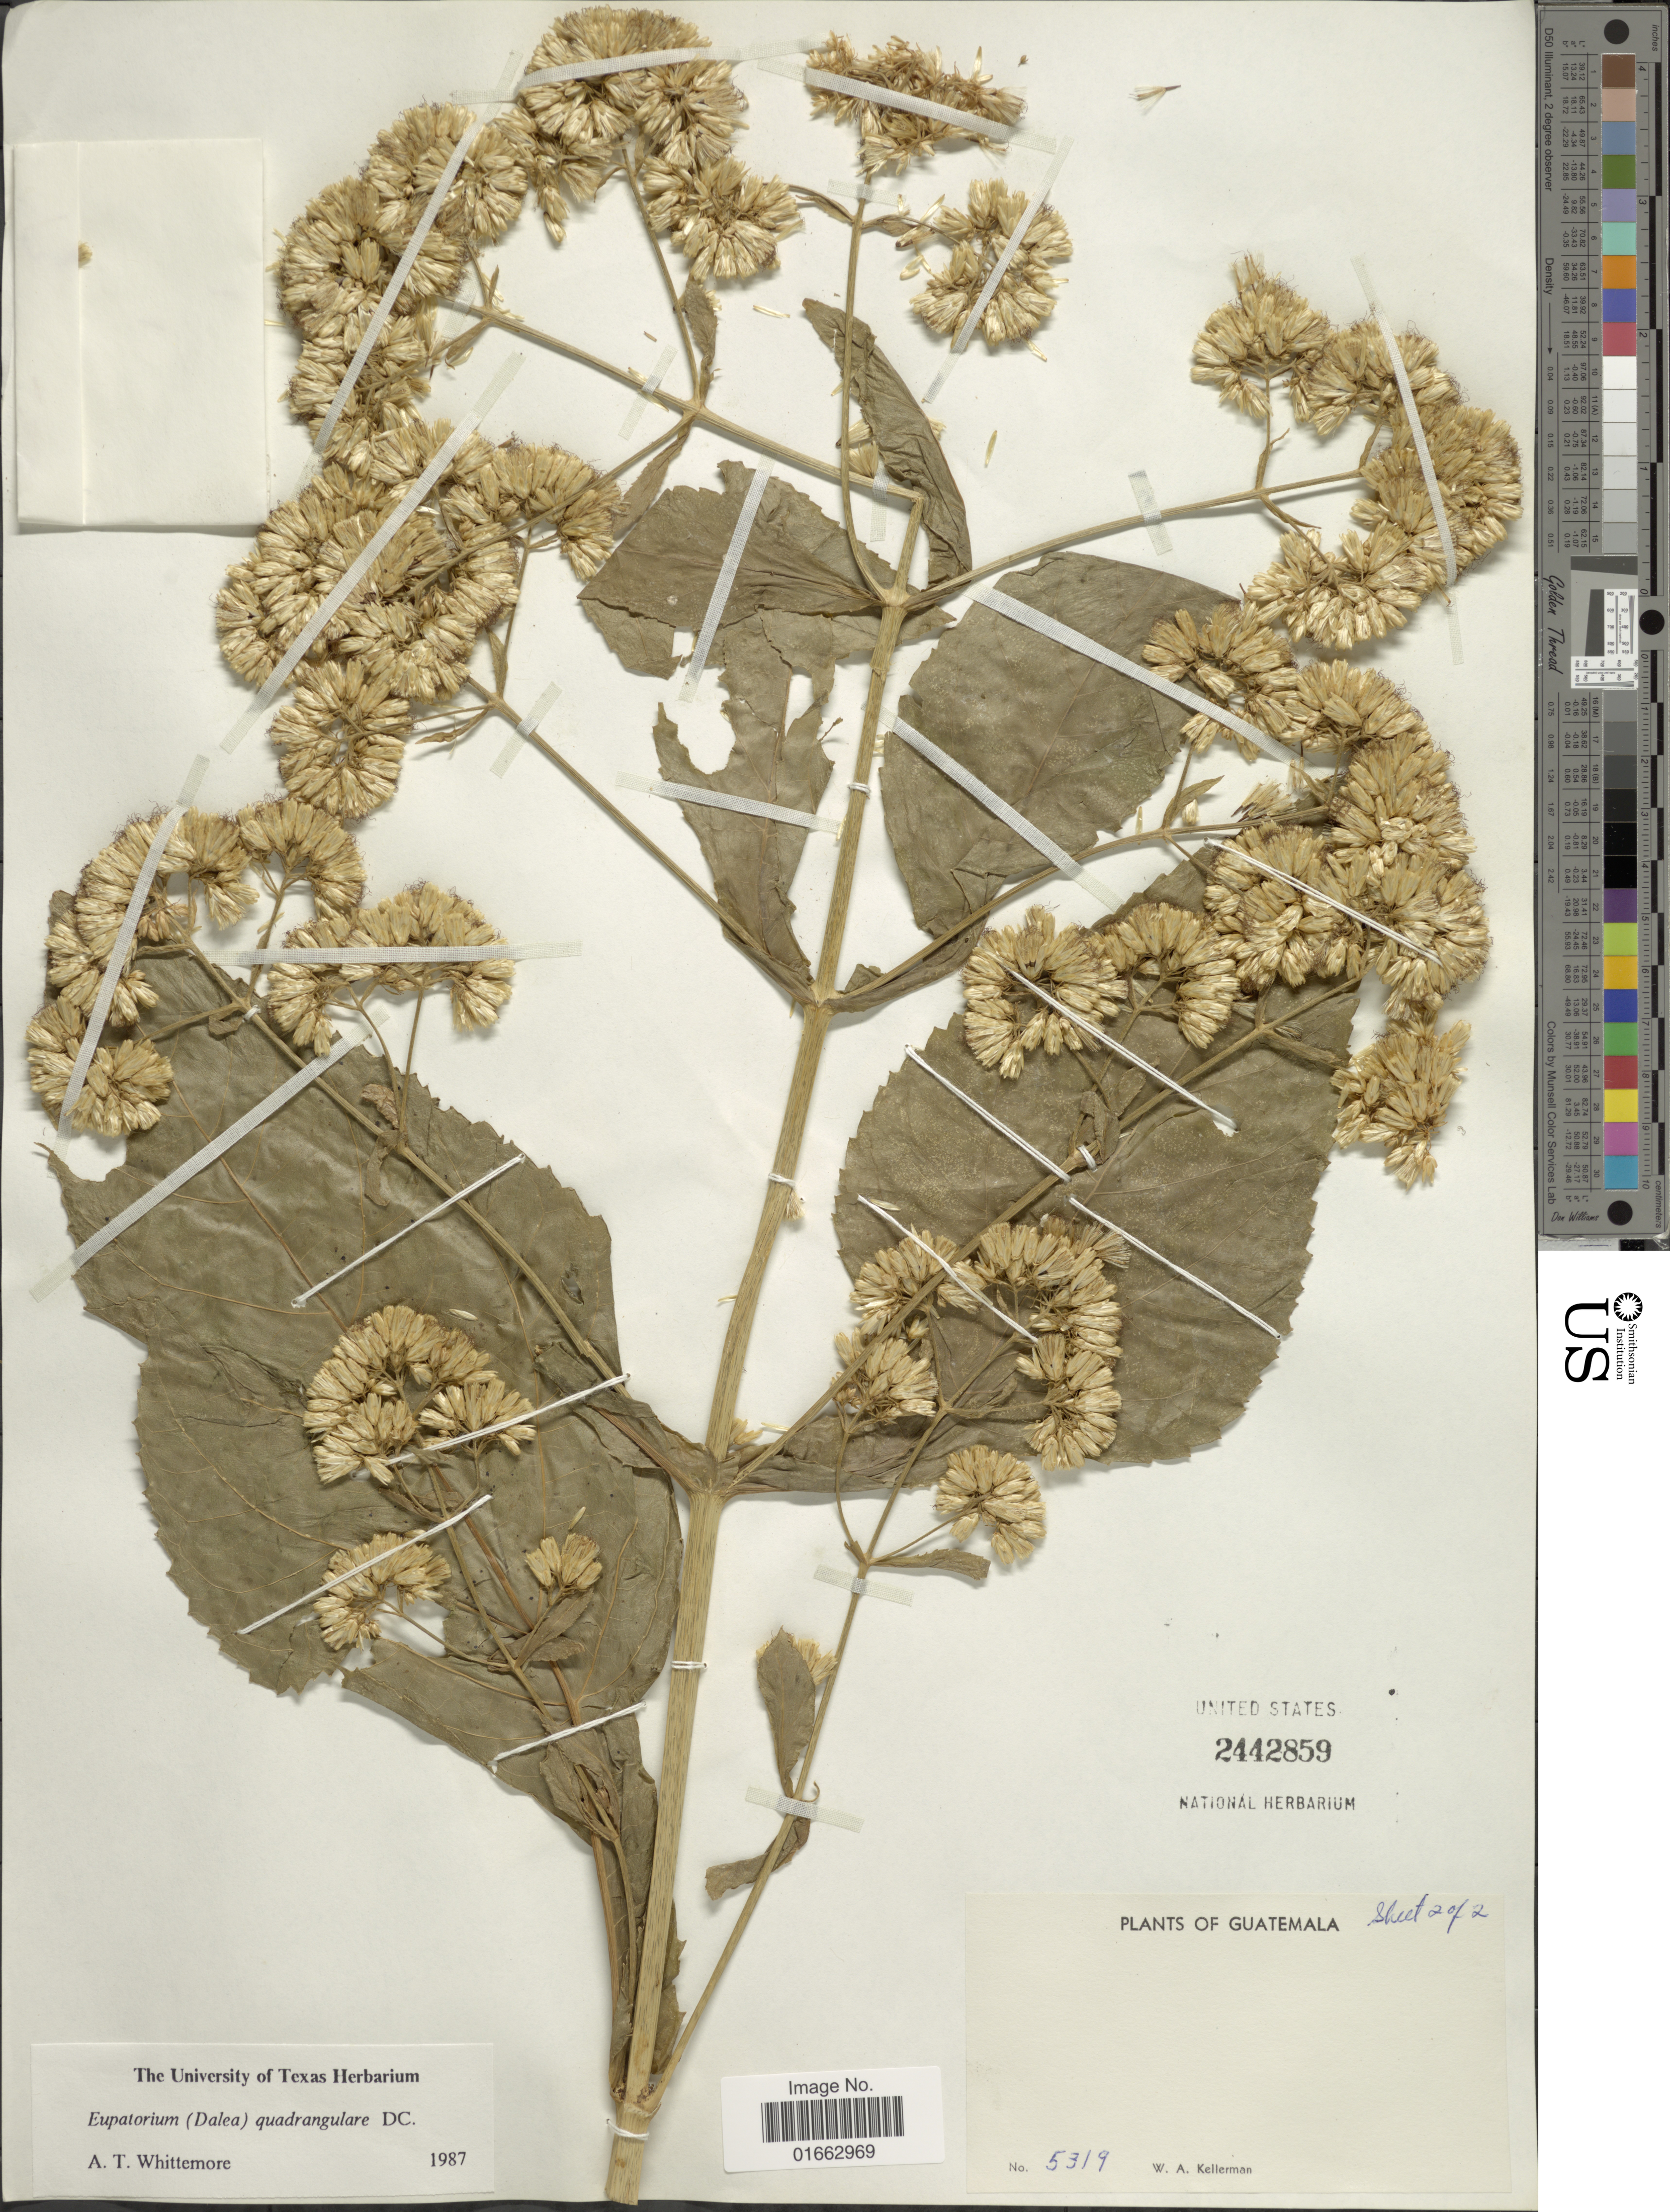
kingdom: Plantae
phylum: Tracheophyta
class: Magnoliopsida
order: Asterales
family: Asteraceae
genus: Critonia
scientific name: Critonia quadrangularis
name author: (DC.) R.M. King & H. Rob.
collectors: W. Kellerman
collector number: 5319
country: Guatemala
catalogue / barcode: US 2442859